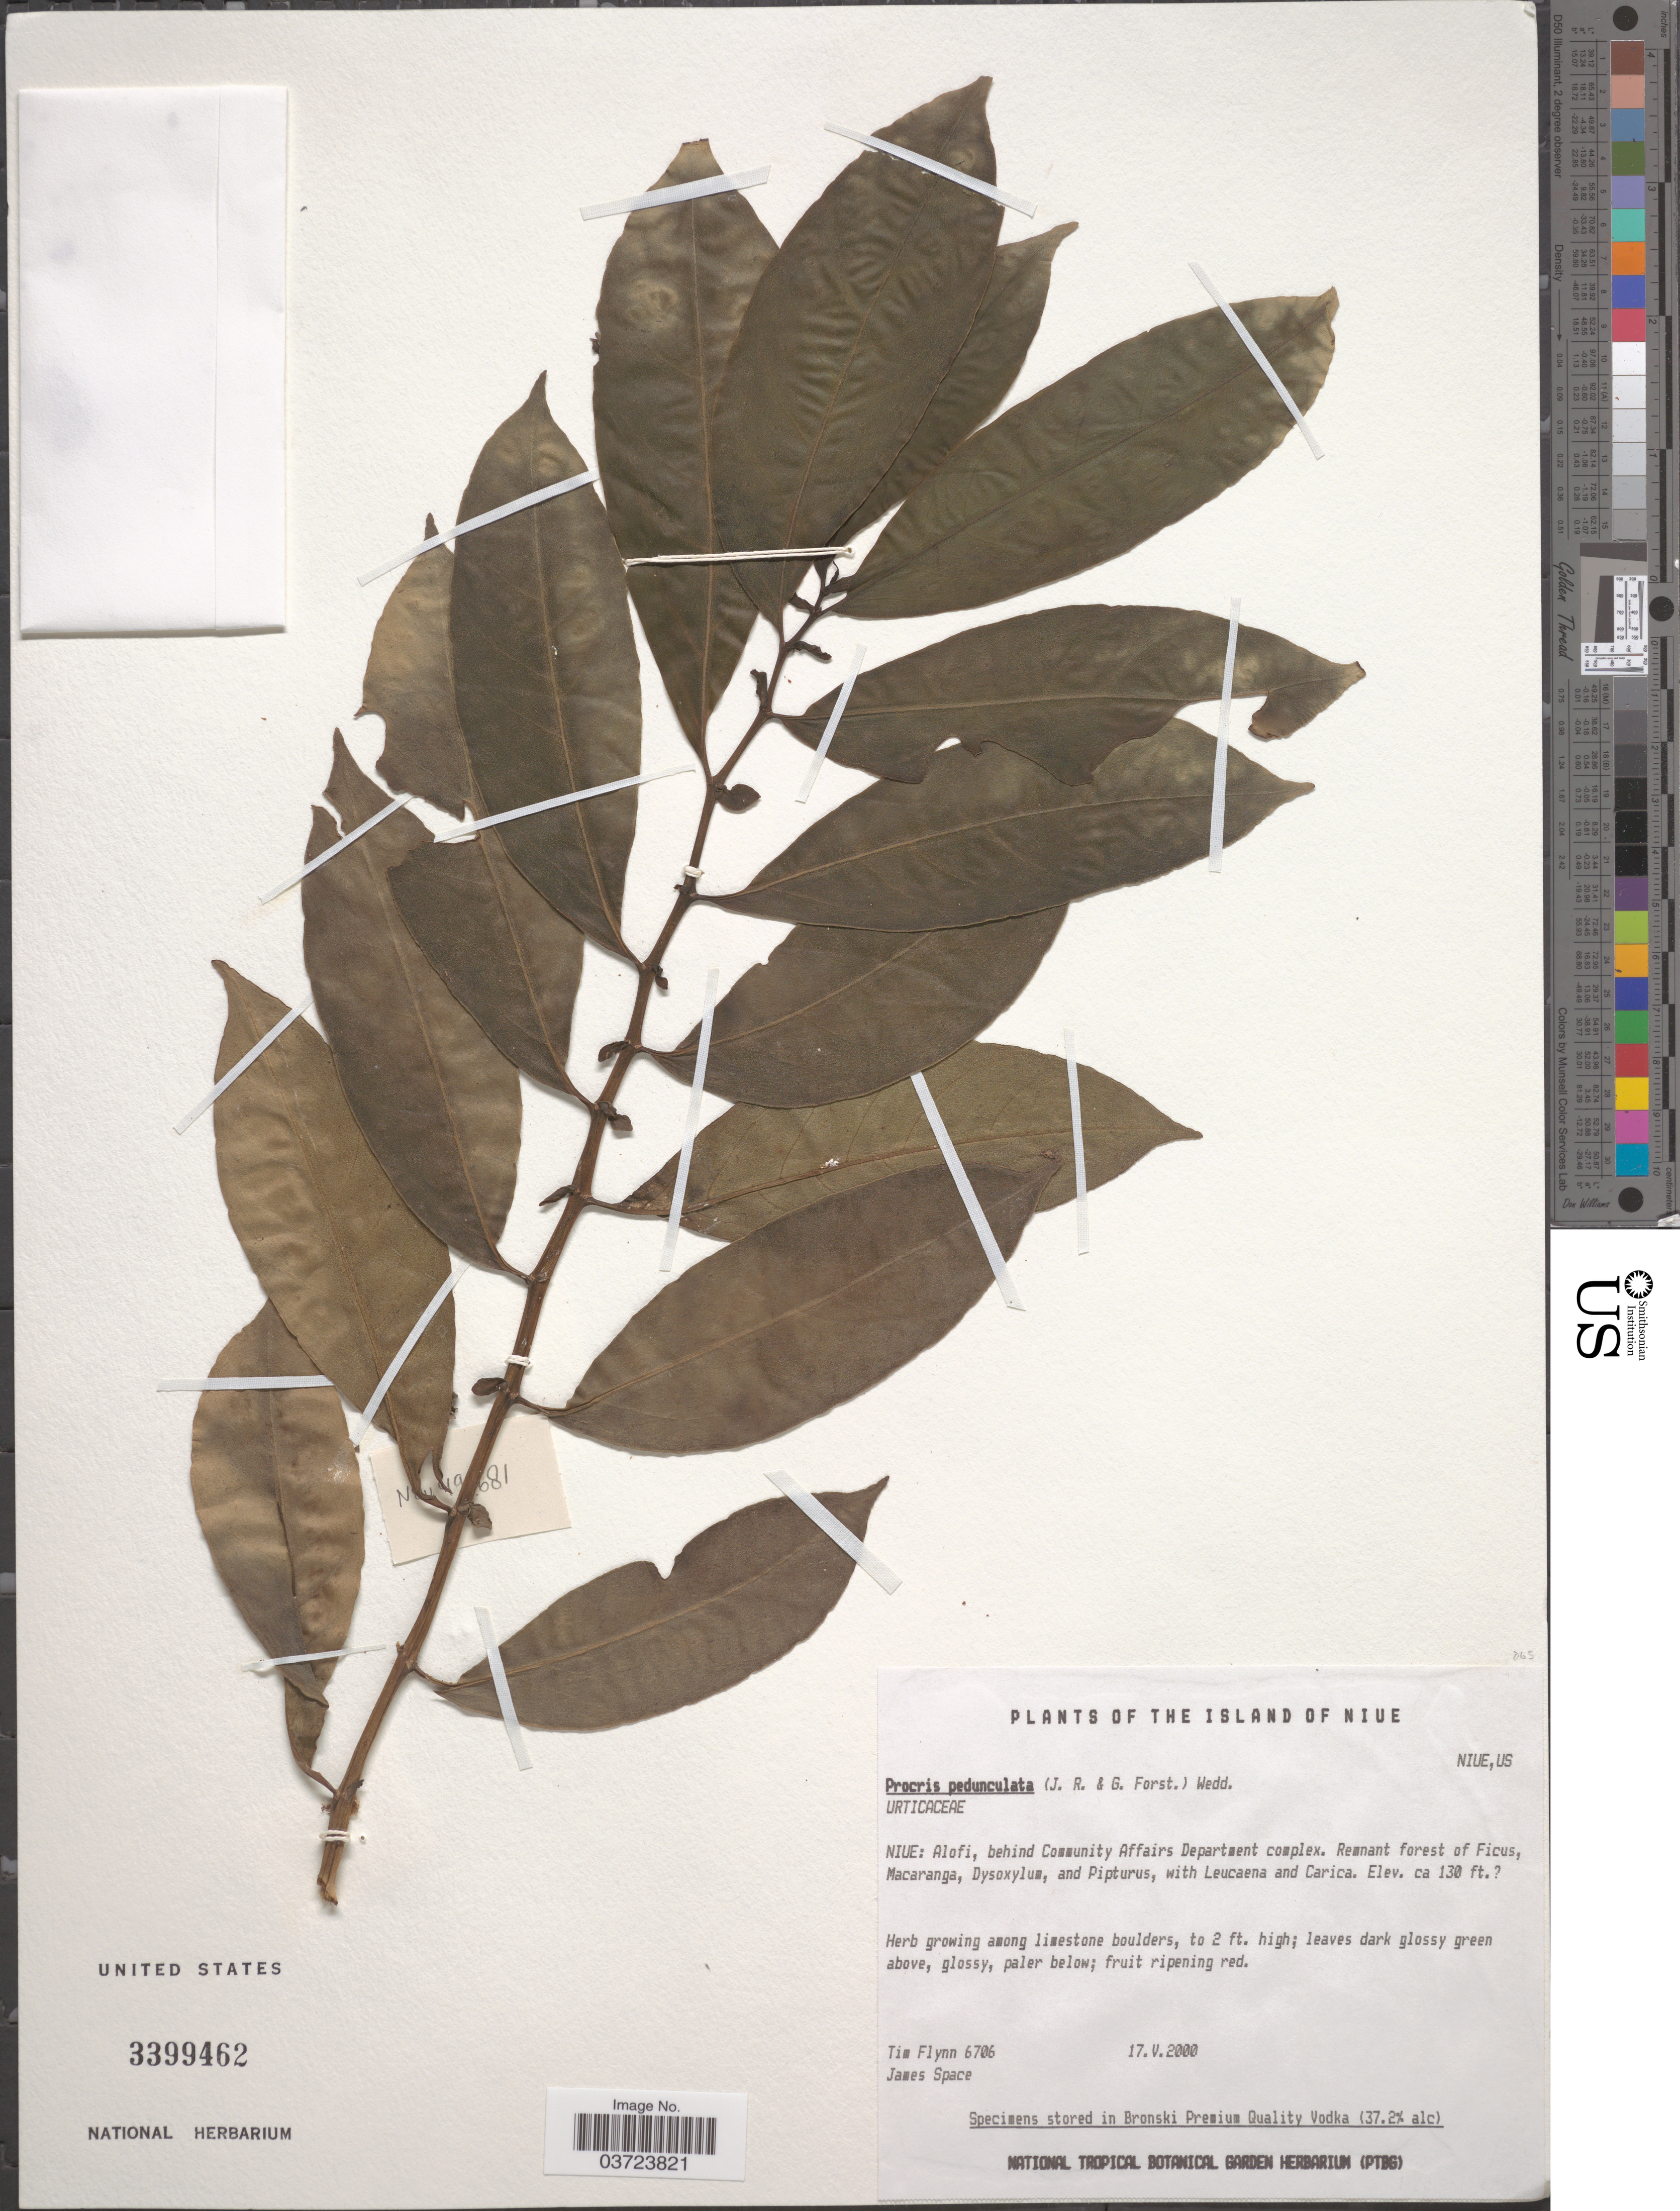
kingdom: Plantae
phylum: Tracheophyta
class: Magnoliopsida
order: Rosales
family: Urticaceae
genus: Procris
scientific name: Procris pedunculata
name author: (J.R. Forst. & G. Forst.) Wedd.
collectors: T. W. Flynn & J. Space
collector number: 6706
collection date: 2000-05-17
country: Wallis and Futuna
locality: Island of Niue. Niue: Alofi, behind Community Affairs Department complex.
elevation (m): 40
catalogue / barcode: US 3399462